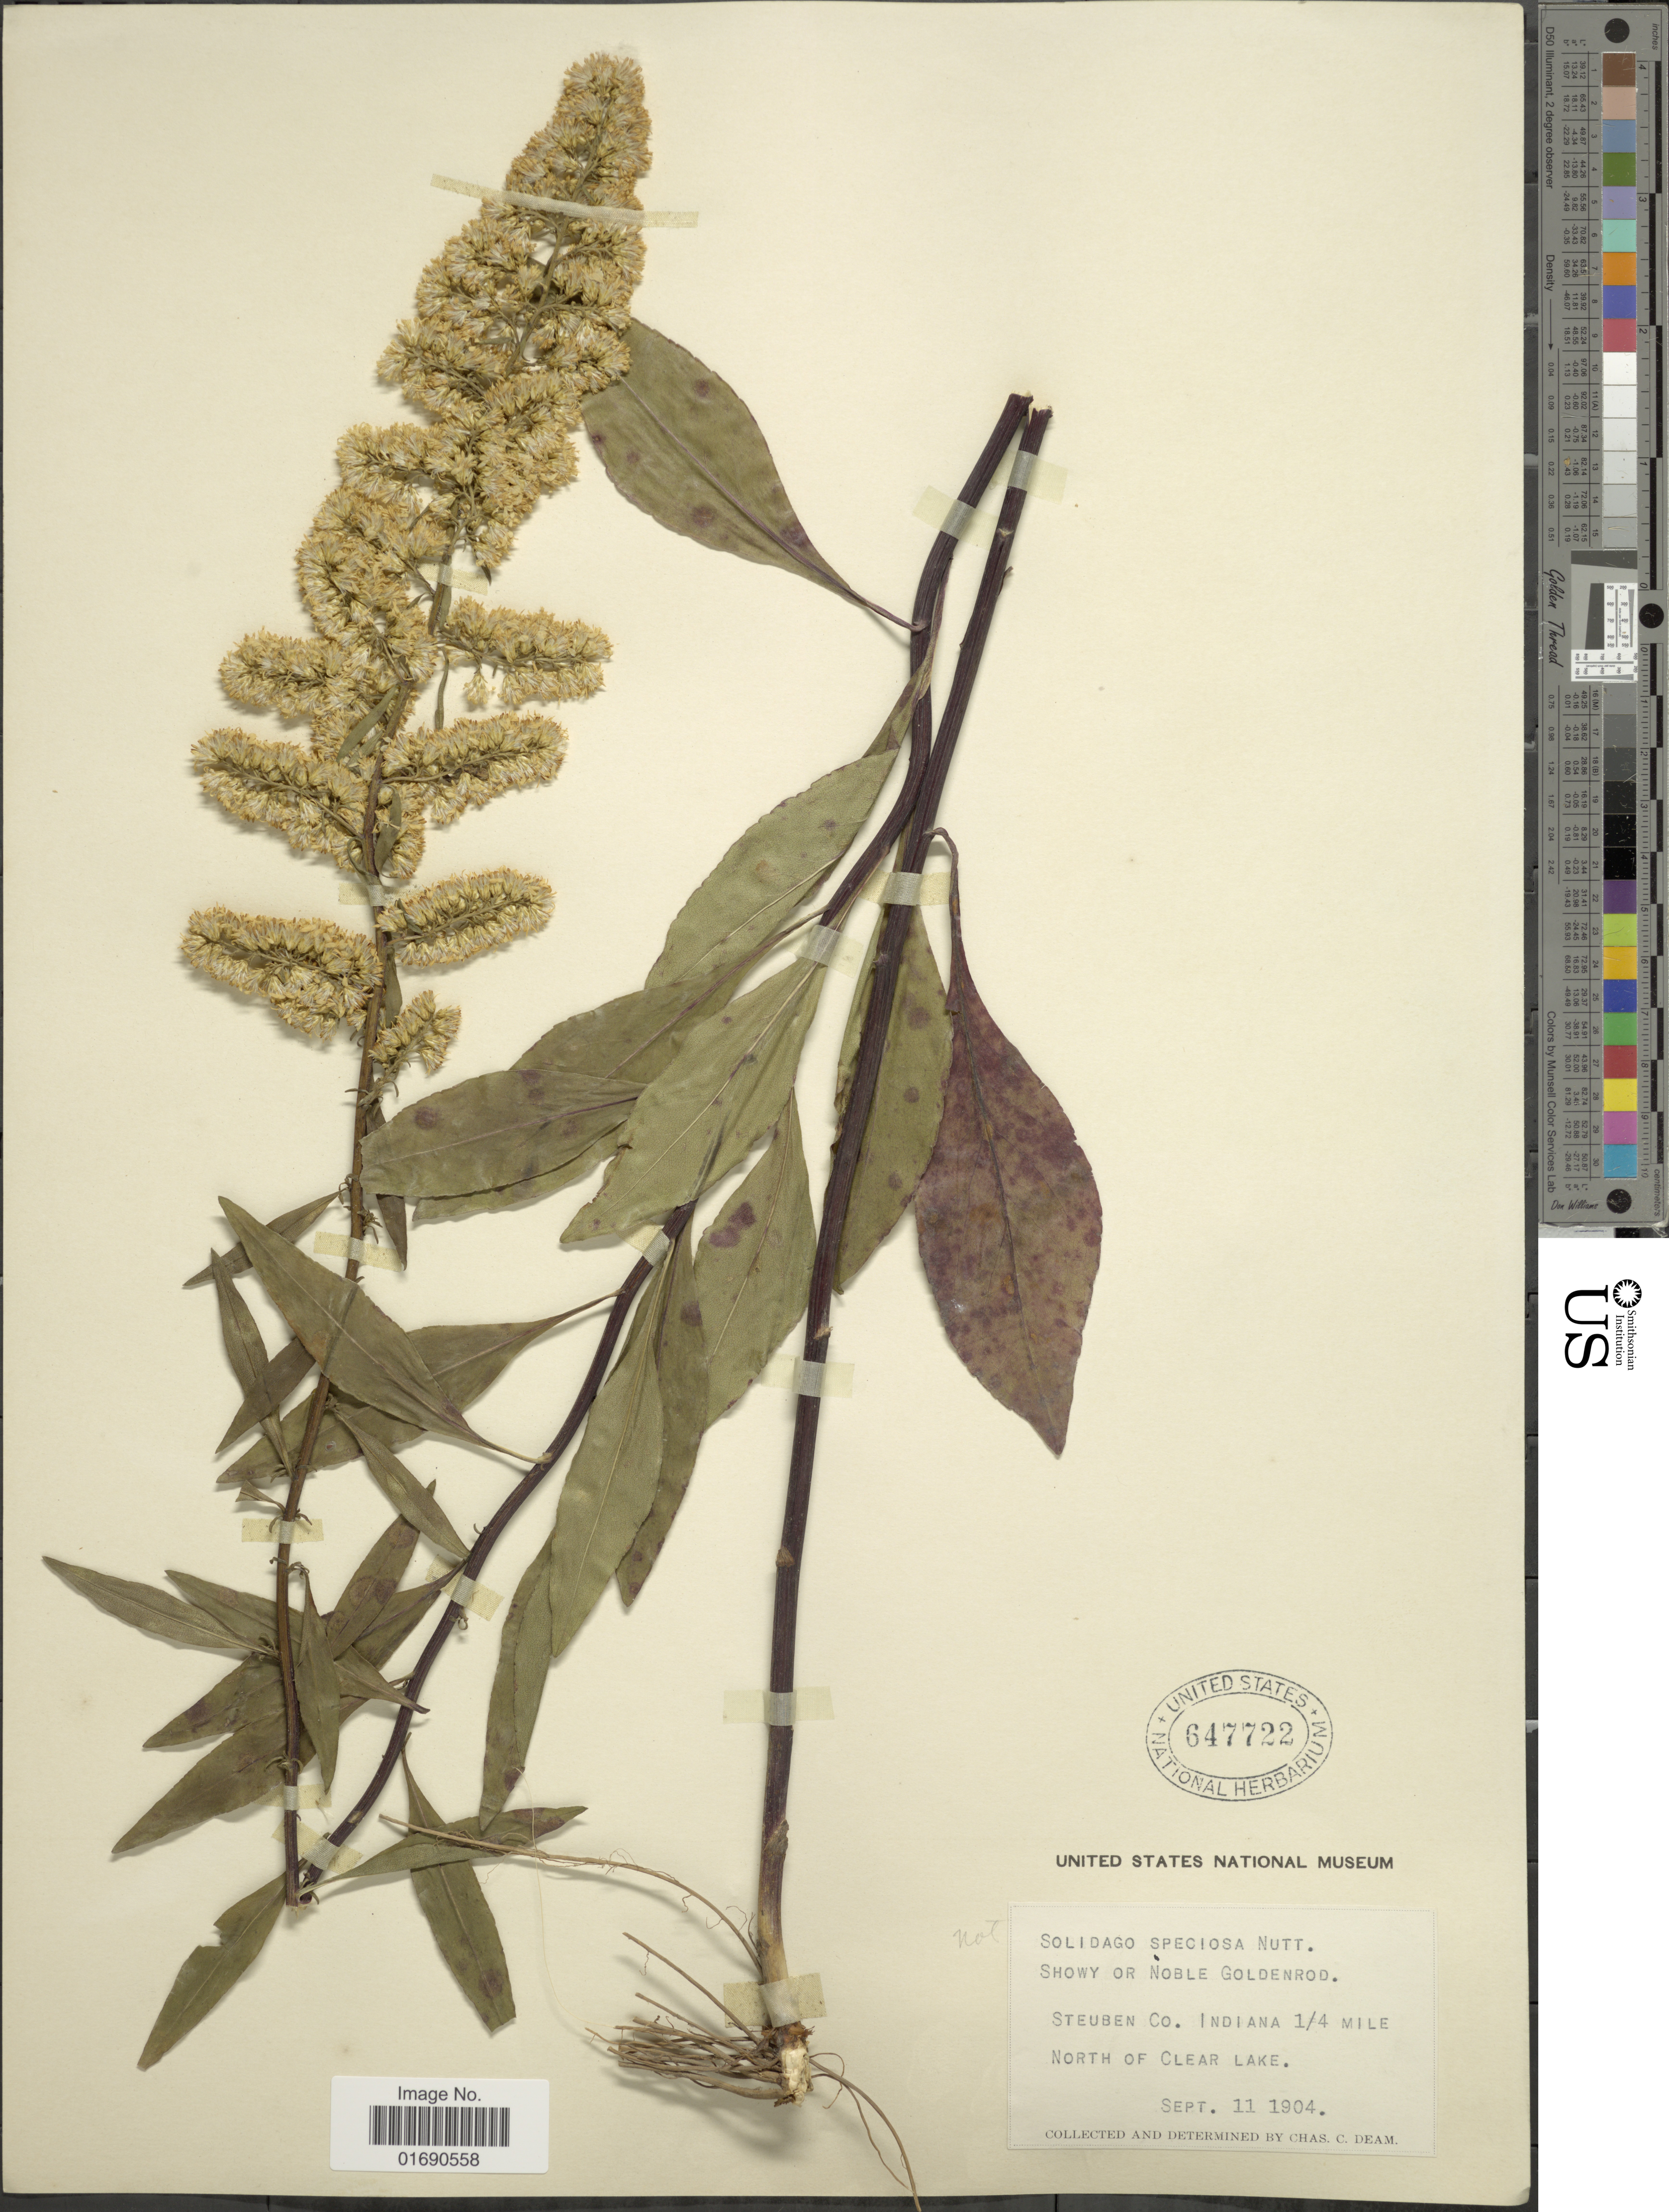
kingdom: Plantae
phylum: Tracheophyta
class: Magnoliopsida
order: Asterales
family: Asteraceae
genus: Solidago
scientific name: Solidago speciosa var. angustata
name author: Torr. & A. Gray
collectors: C. C. Deam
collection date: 1904-09-11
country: United States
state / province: Indiana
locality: Steuben Co. Indiana 1/4 mile North of Clear Lake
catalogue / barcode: US 647722